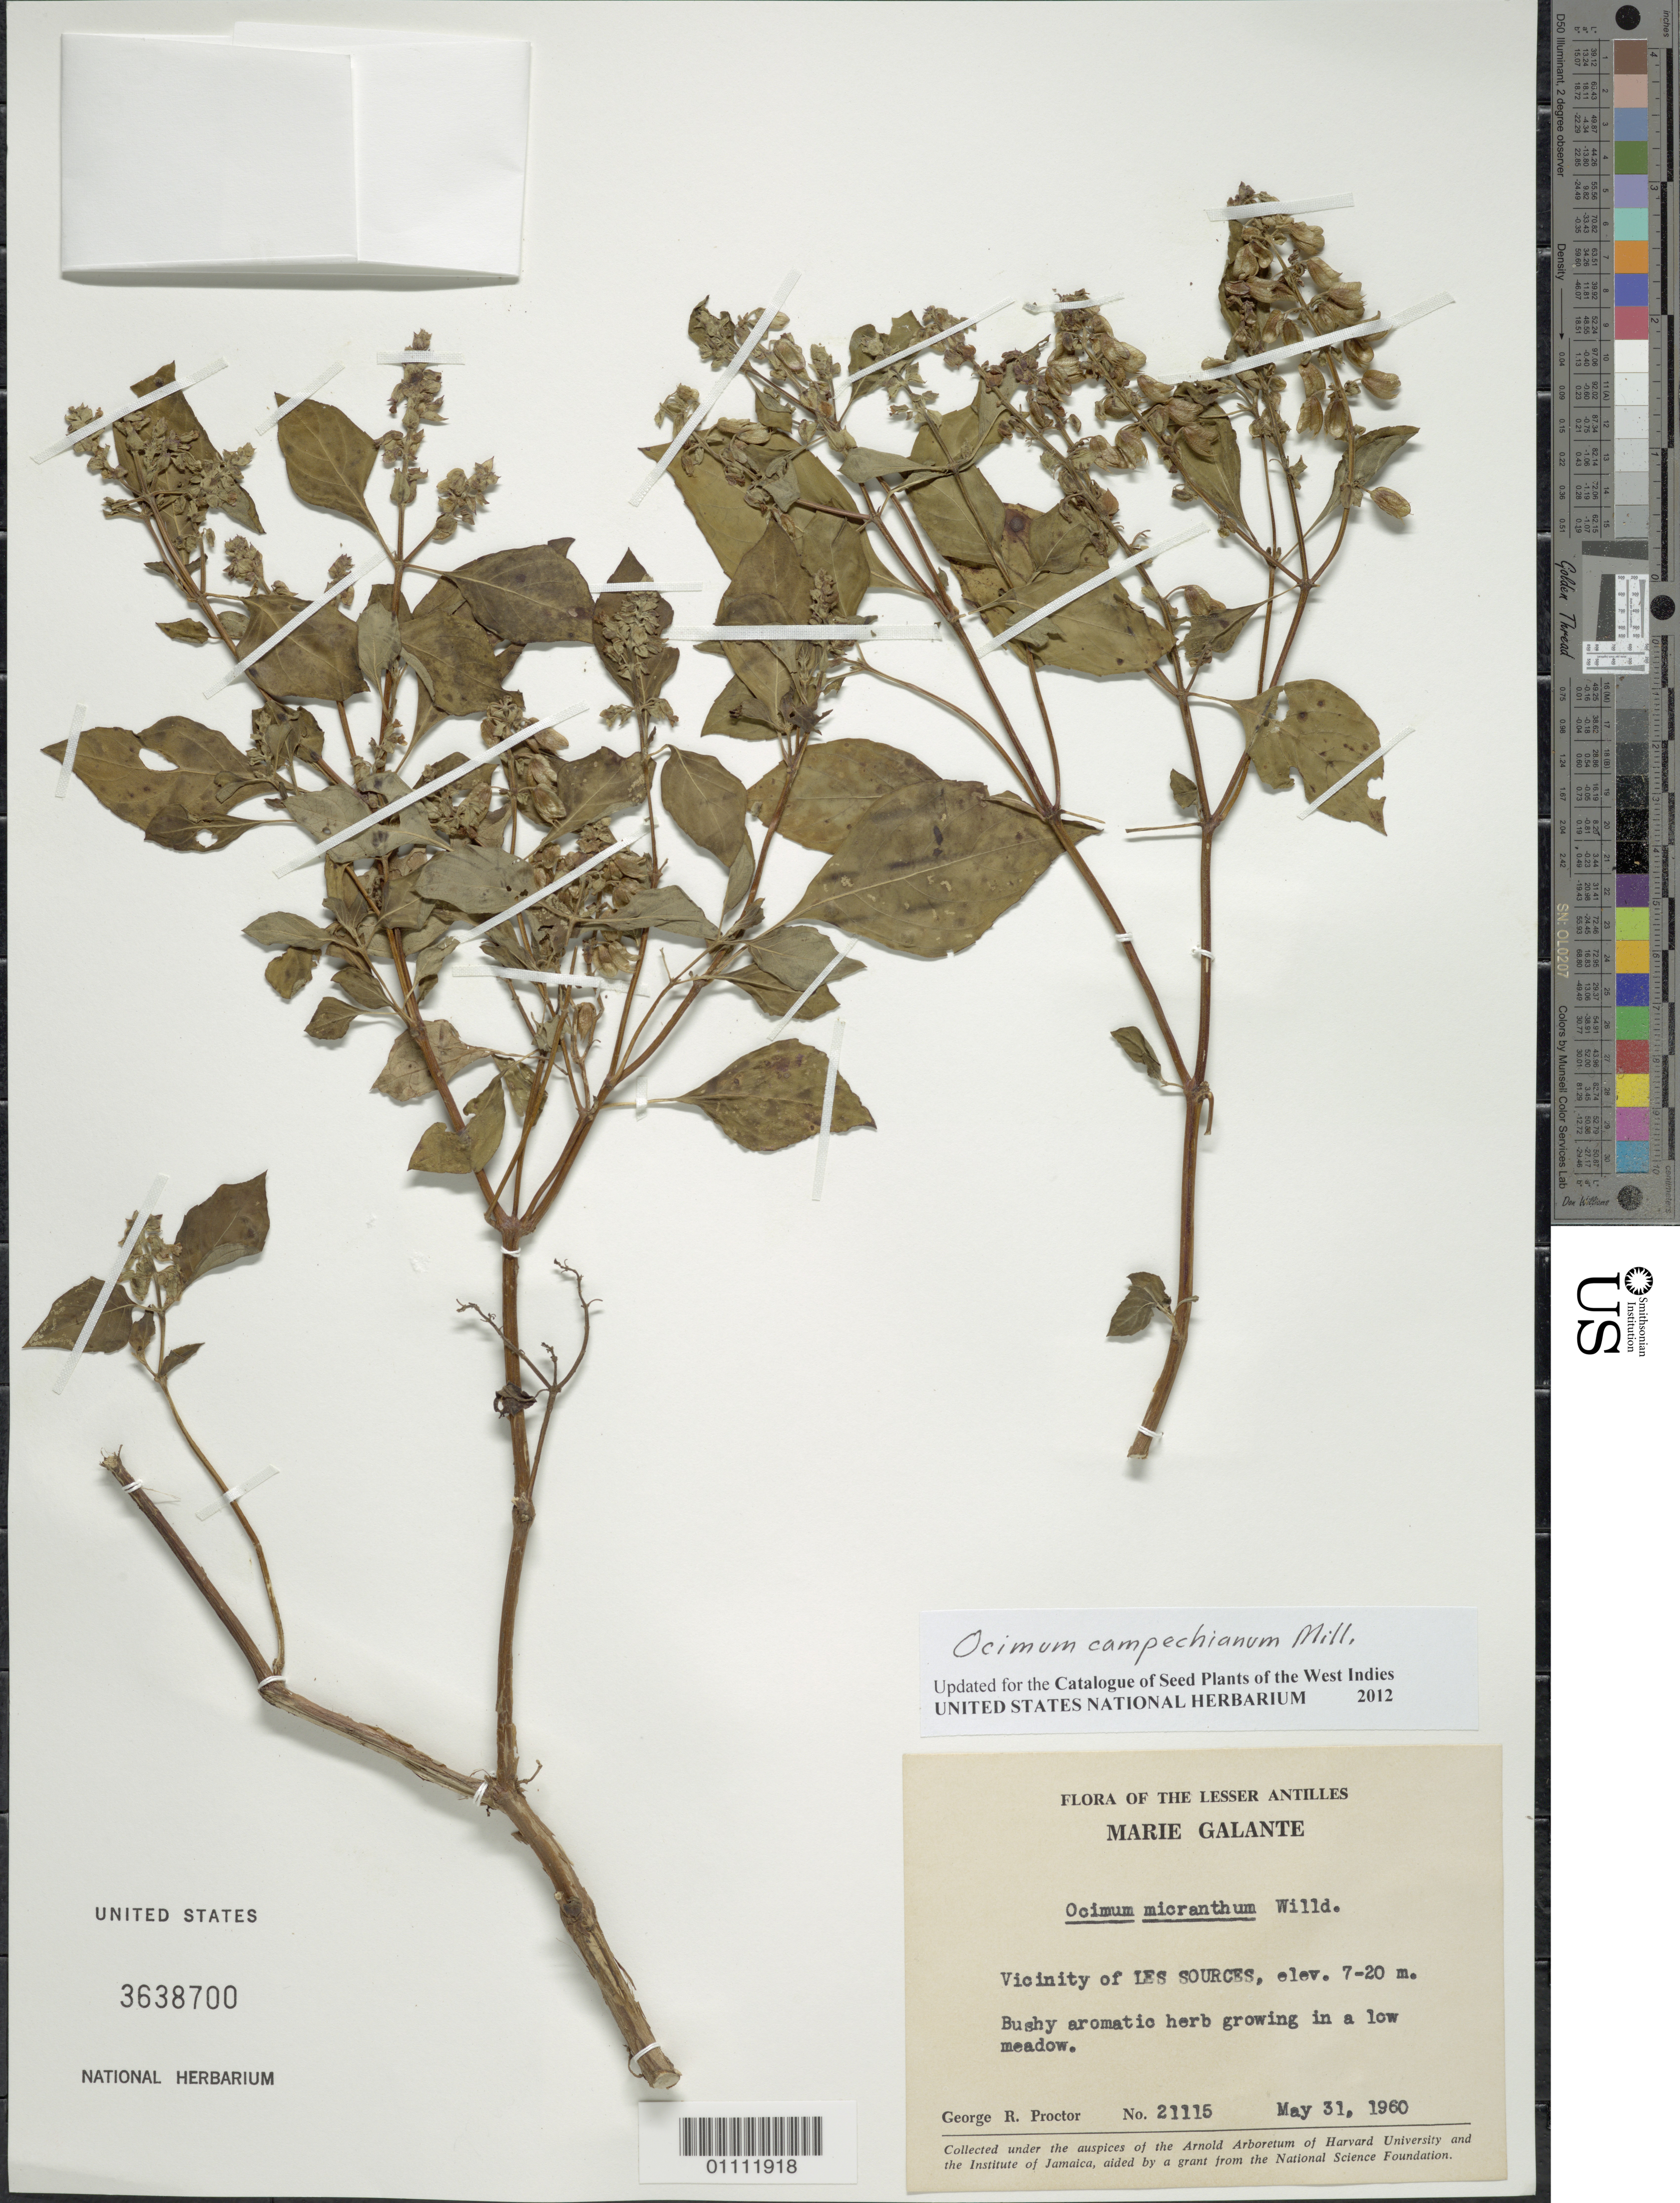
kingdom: Plantae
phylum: Tracheophyta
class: Magnoliopsida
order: Lamiales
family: Lamiaceae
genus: Ocimum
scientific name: Ocimum campechianum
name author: Mill.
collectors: G. R. Proctor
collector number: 21115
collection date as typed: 31 May 1960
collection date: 1960-05-31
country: Guadeloupe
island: Marie Galante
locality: Les Sources vicinity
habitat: Growing in a low meadow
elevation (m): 7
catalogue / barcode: US 3638700